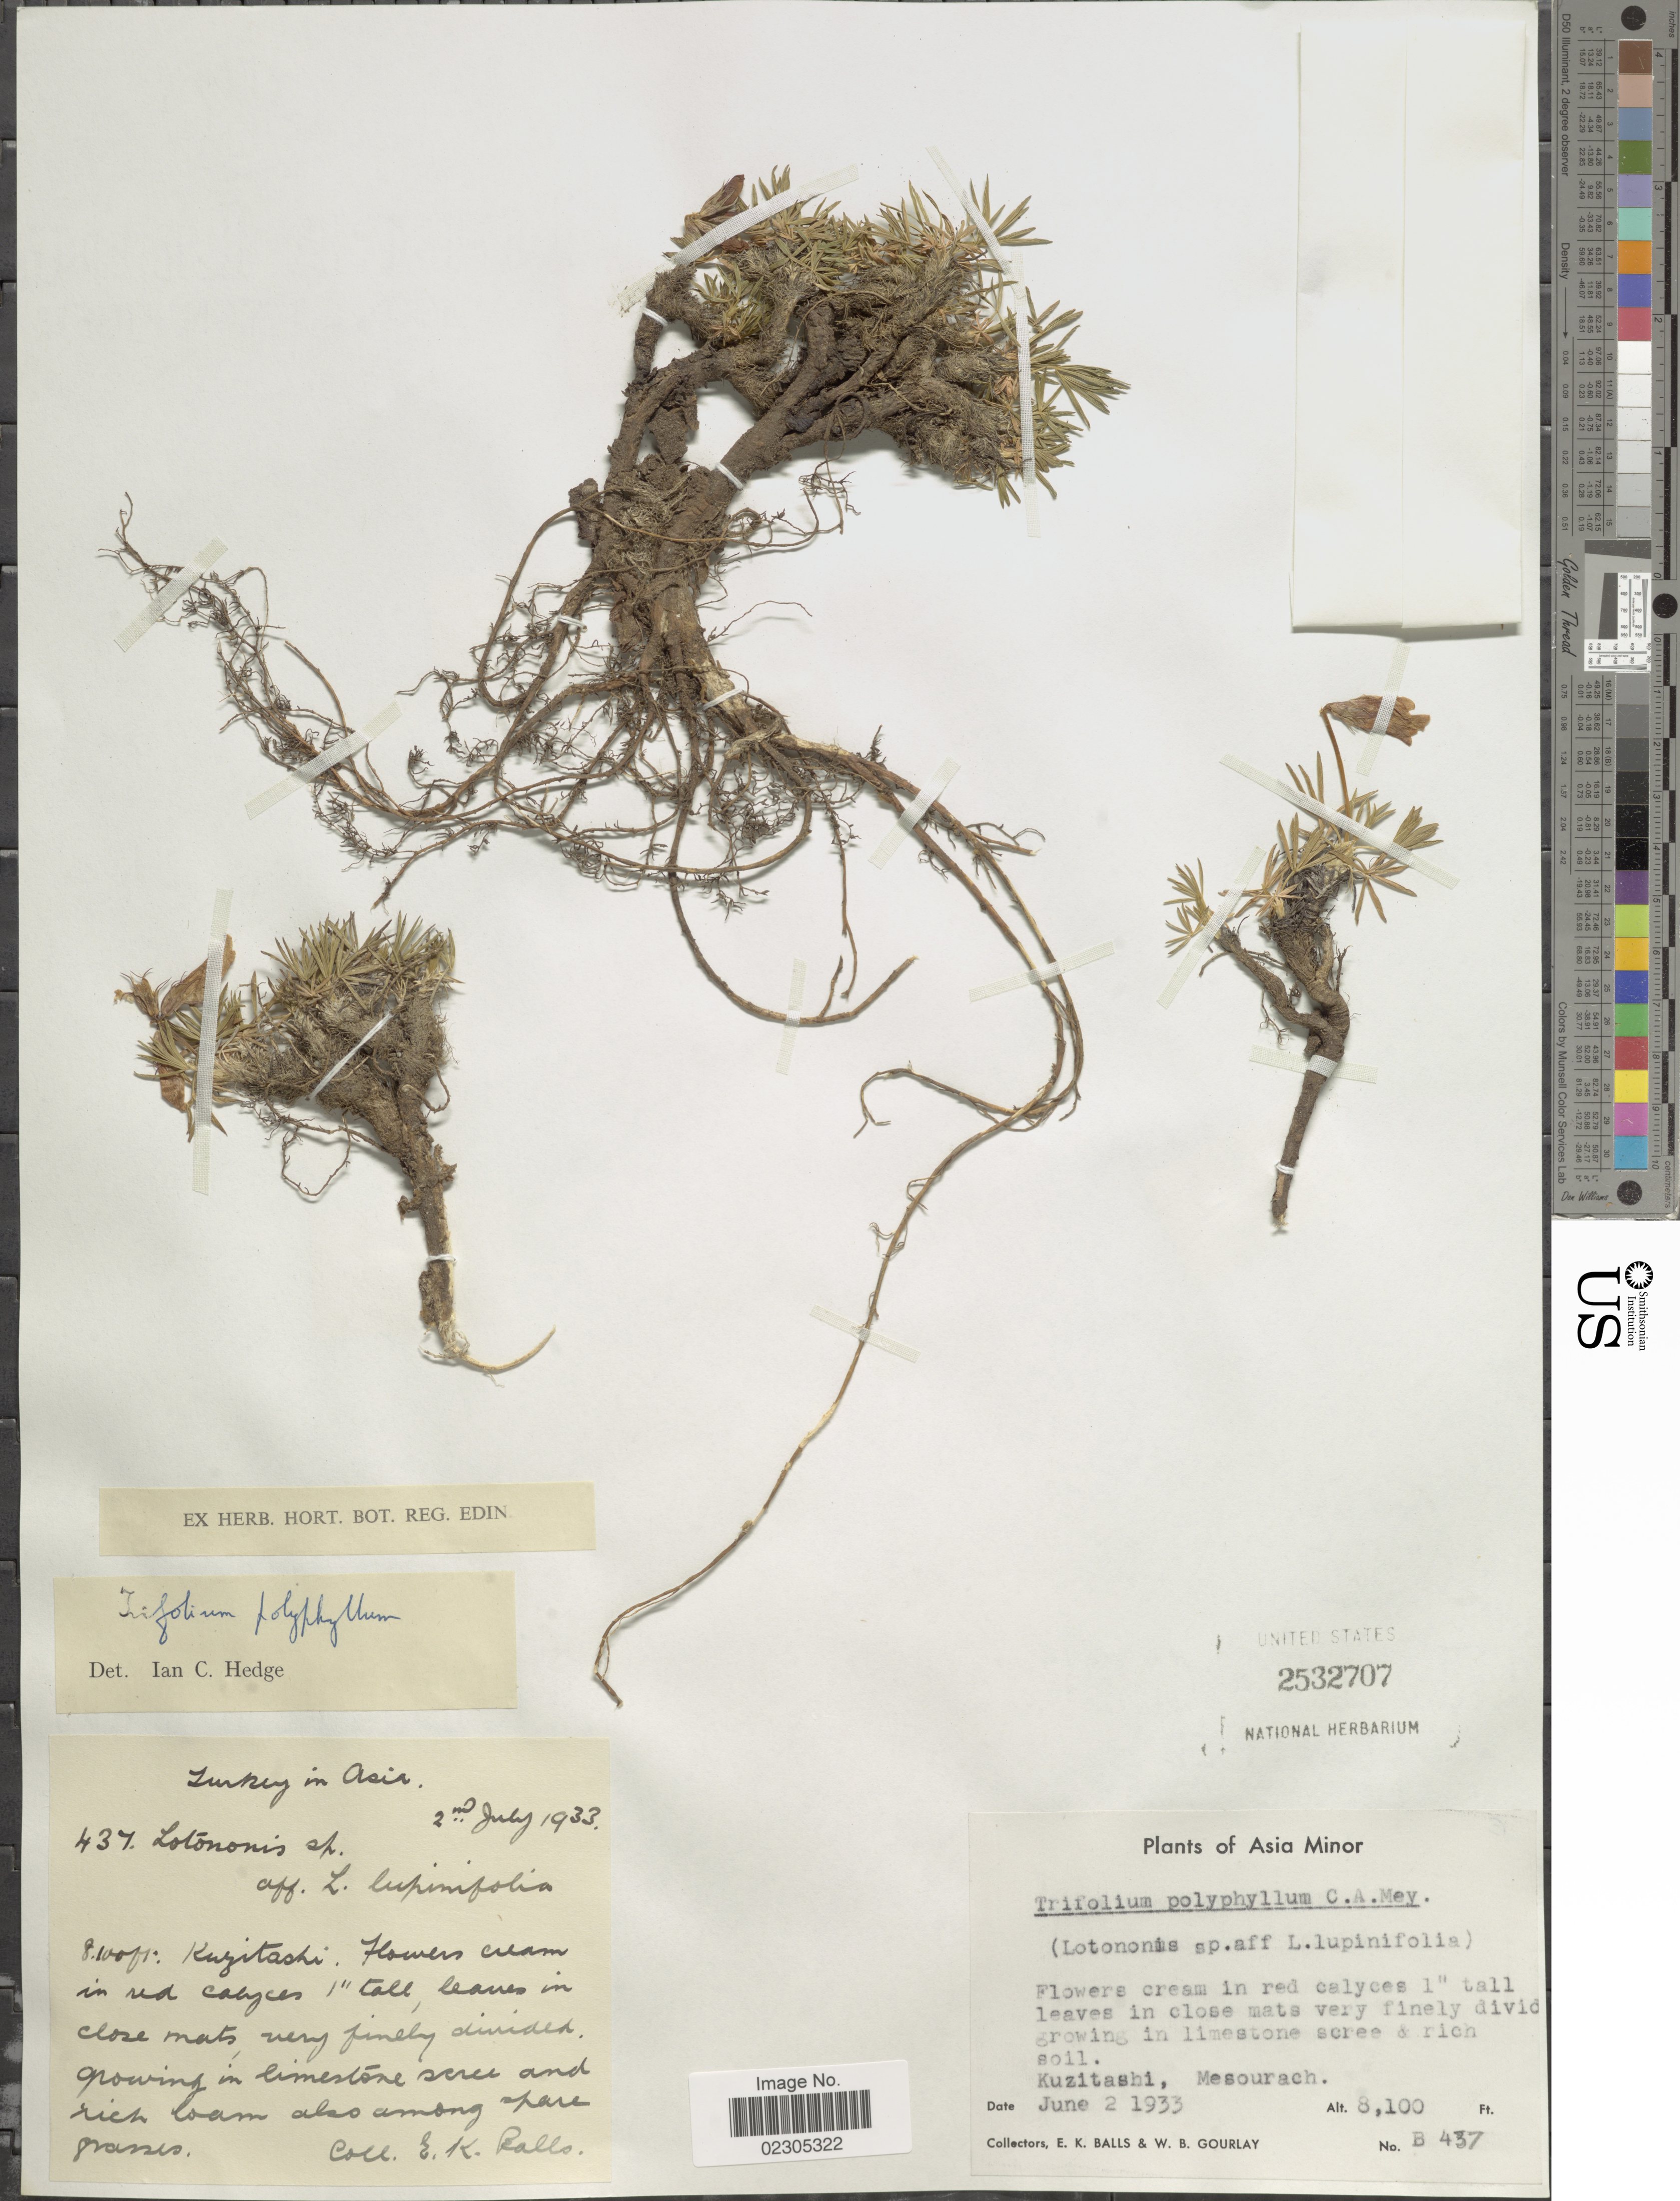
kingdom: Plantae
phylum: Tracheophyta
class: Magnoliopsida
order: Fabales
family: Fabaceae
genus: Trifolium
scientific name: Trifolium polyphyllum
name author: C.A. Mey.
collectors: E. K. Balls & W. B. Gourlay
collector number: B437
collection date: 1933-06-02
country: Turkey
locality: Asia Minor, Kuzitashi, Mesourach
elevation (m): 2469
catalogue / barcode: US 2532707